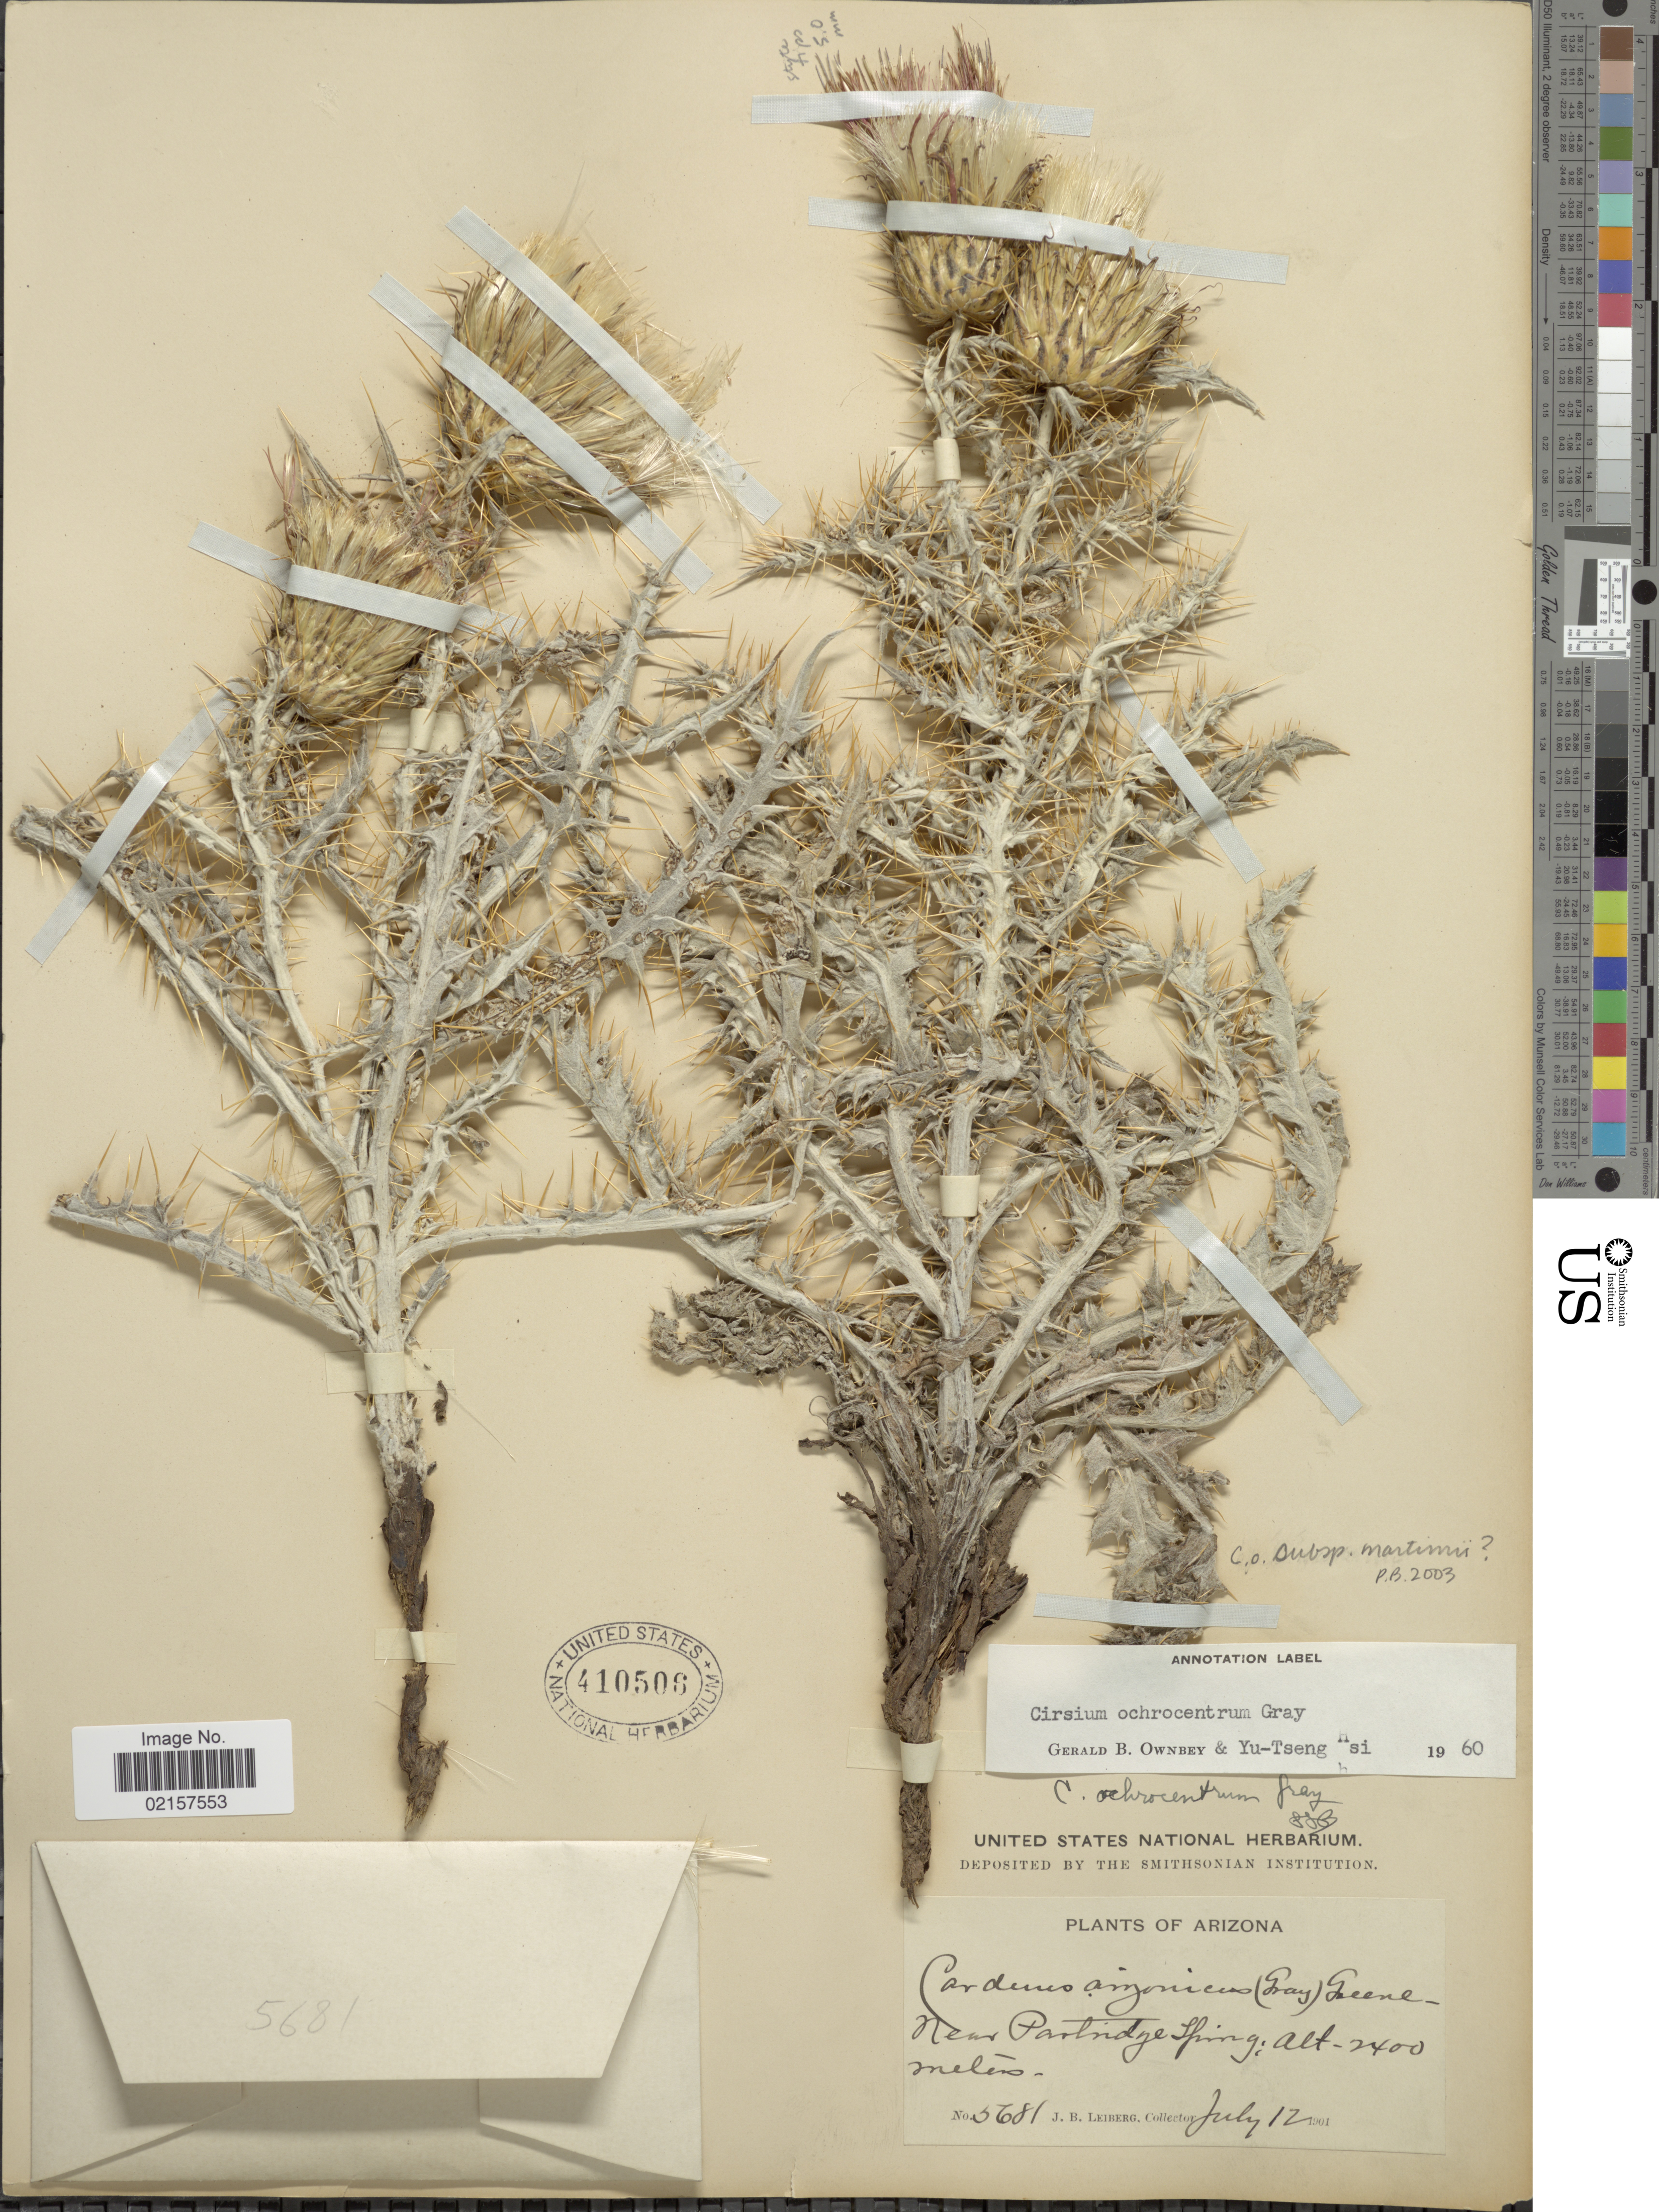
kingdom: Plantae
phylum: Tracheophyta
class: Magnoliopsida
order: Asterales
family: Asteraceae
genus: Cirsium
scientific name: Cirsium ochrocentrum subsp. martinii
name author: Barlow-Irick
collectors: J. B. Leiberg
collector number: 5681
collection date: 1901-07-12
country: United States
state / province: Arizona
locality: Near Patridge Spring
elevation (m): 2400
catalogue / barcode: US 410506